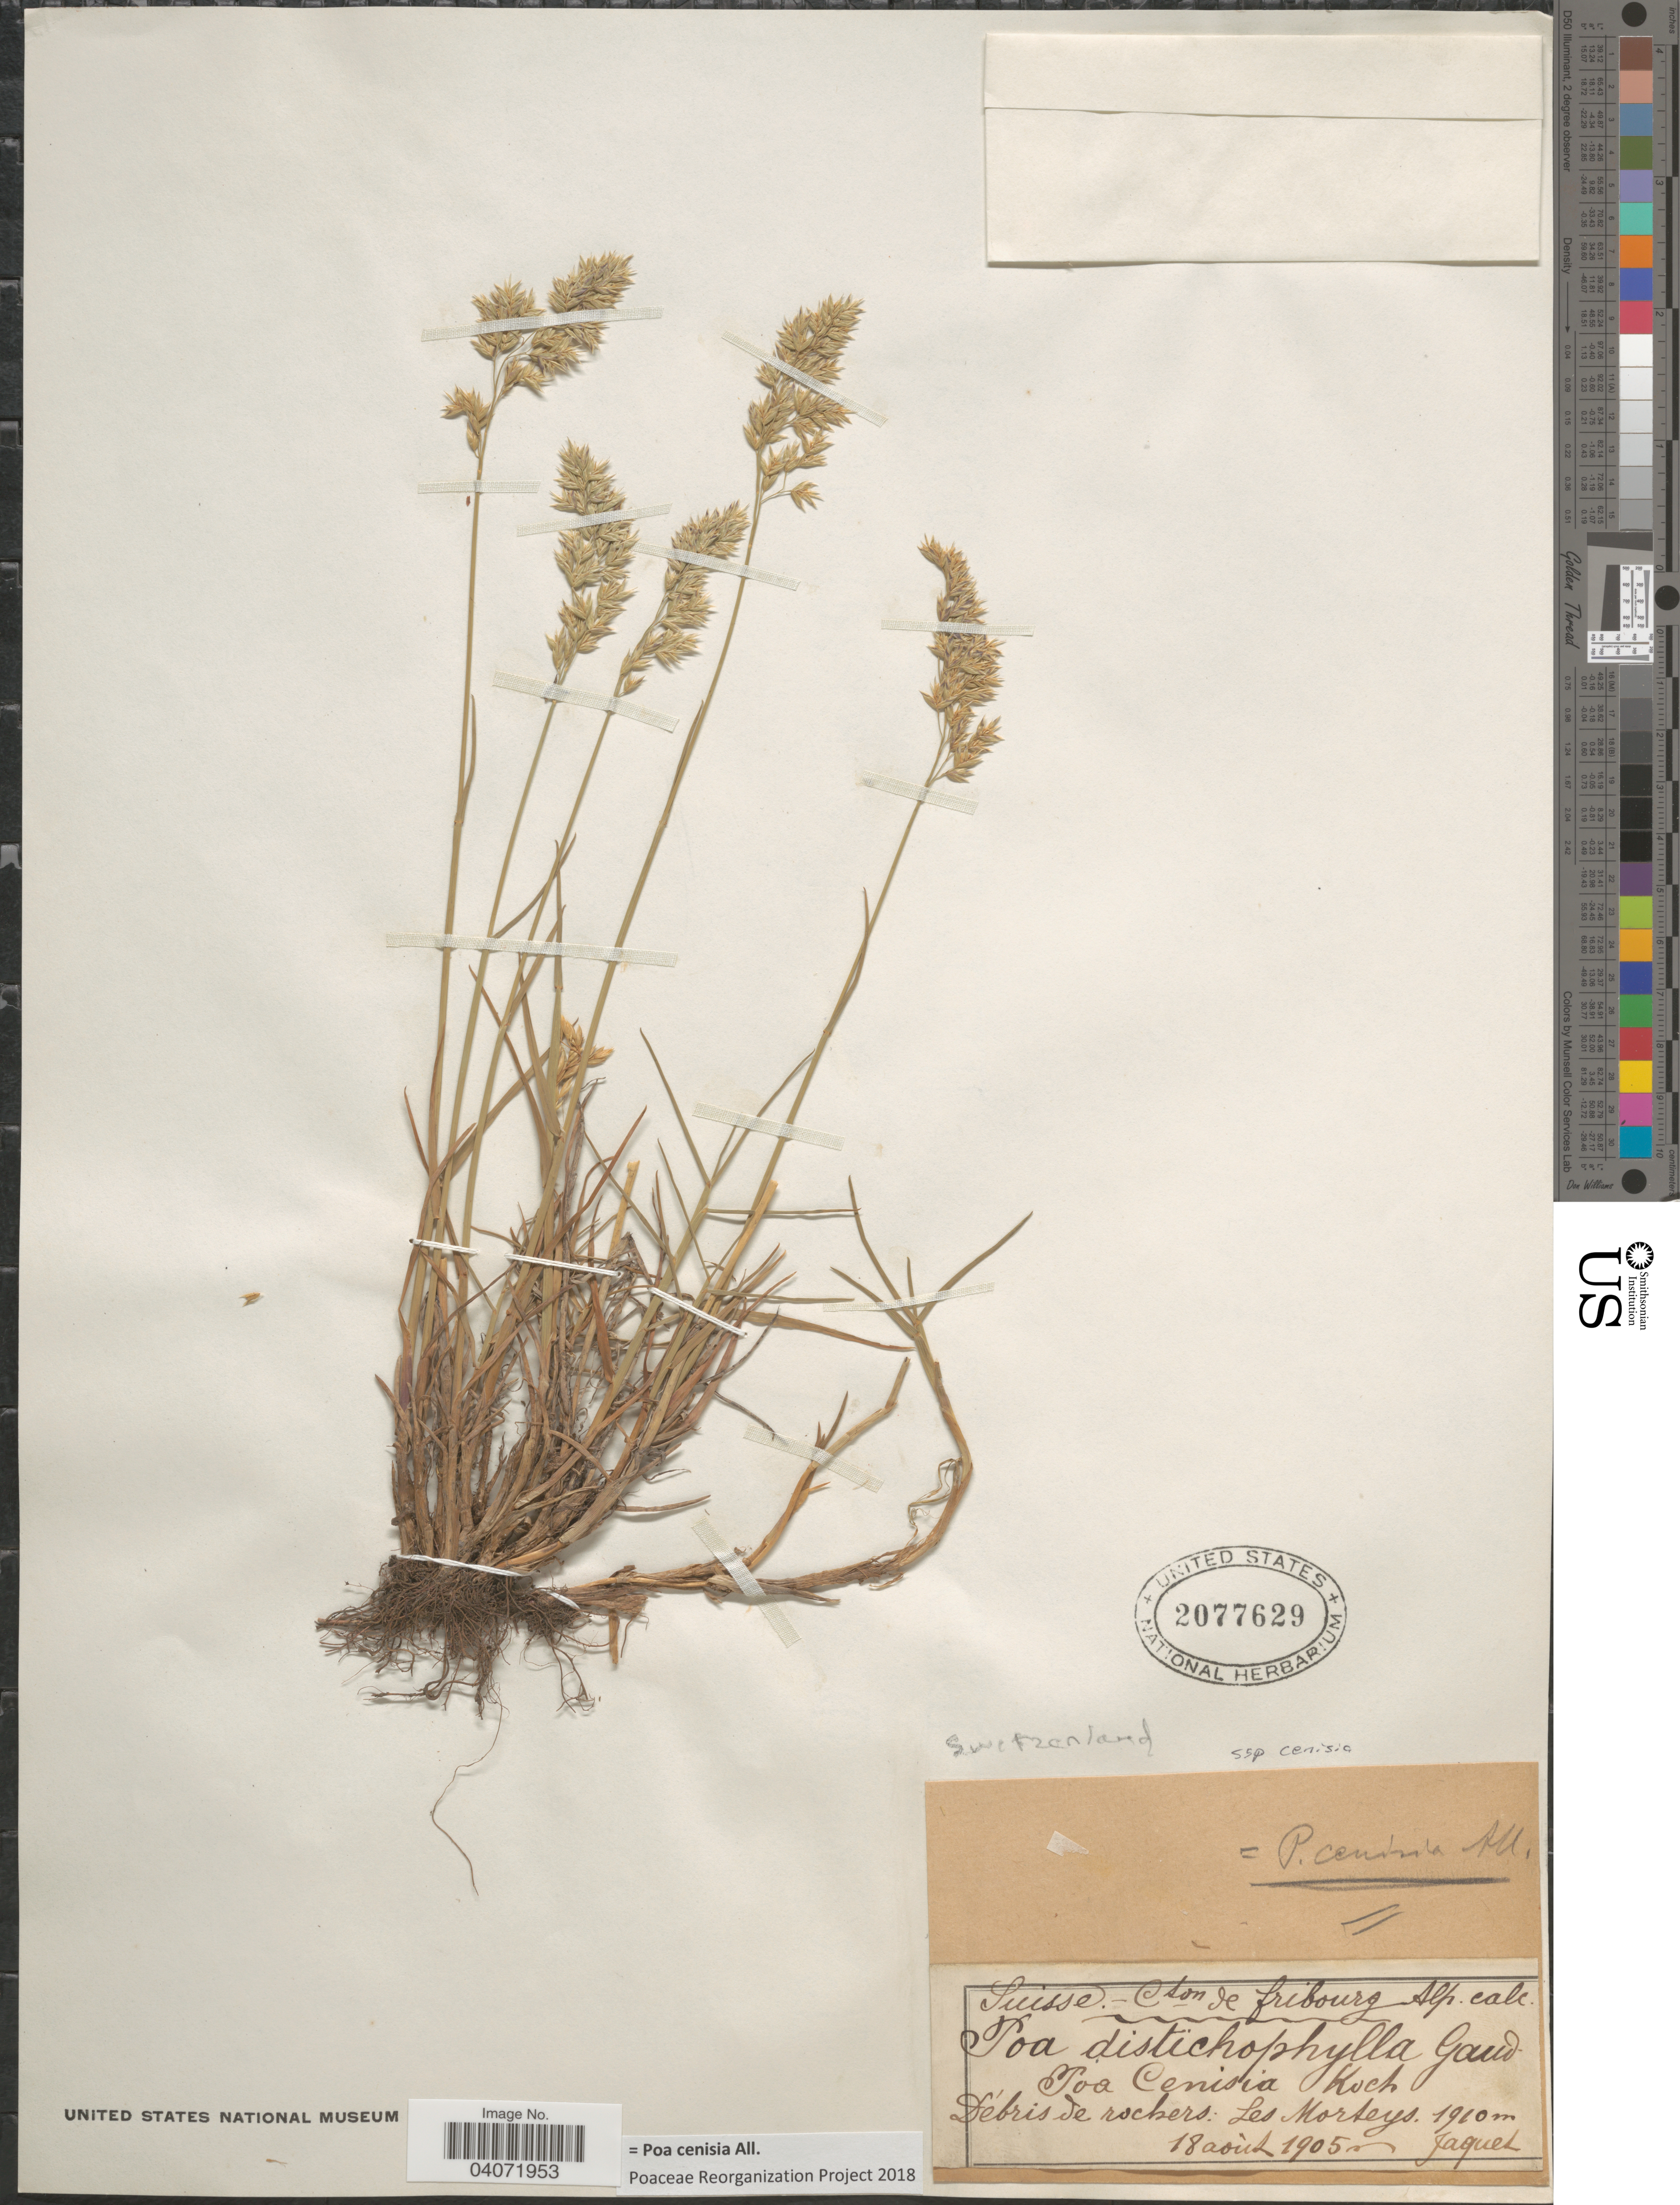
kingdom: Plantae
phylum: Tracheophyta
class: Liliopsida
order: Poales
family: Poaceae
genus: Poa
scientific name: Poa cenisia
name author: All.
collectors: -. Jaquet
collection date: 1905-08-18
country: Switzerland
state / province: Fribourg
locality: Suisse. Débris de rochers. Les Morteys.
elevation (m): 1910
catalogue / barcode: US 2077629